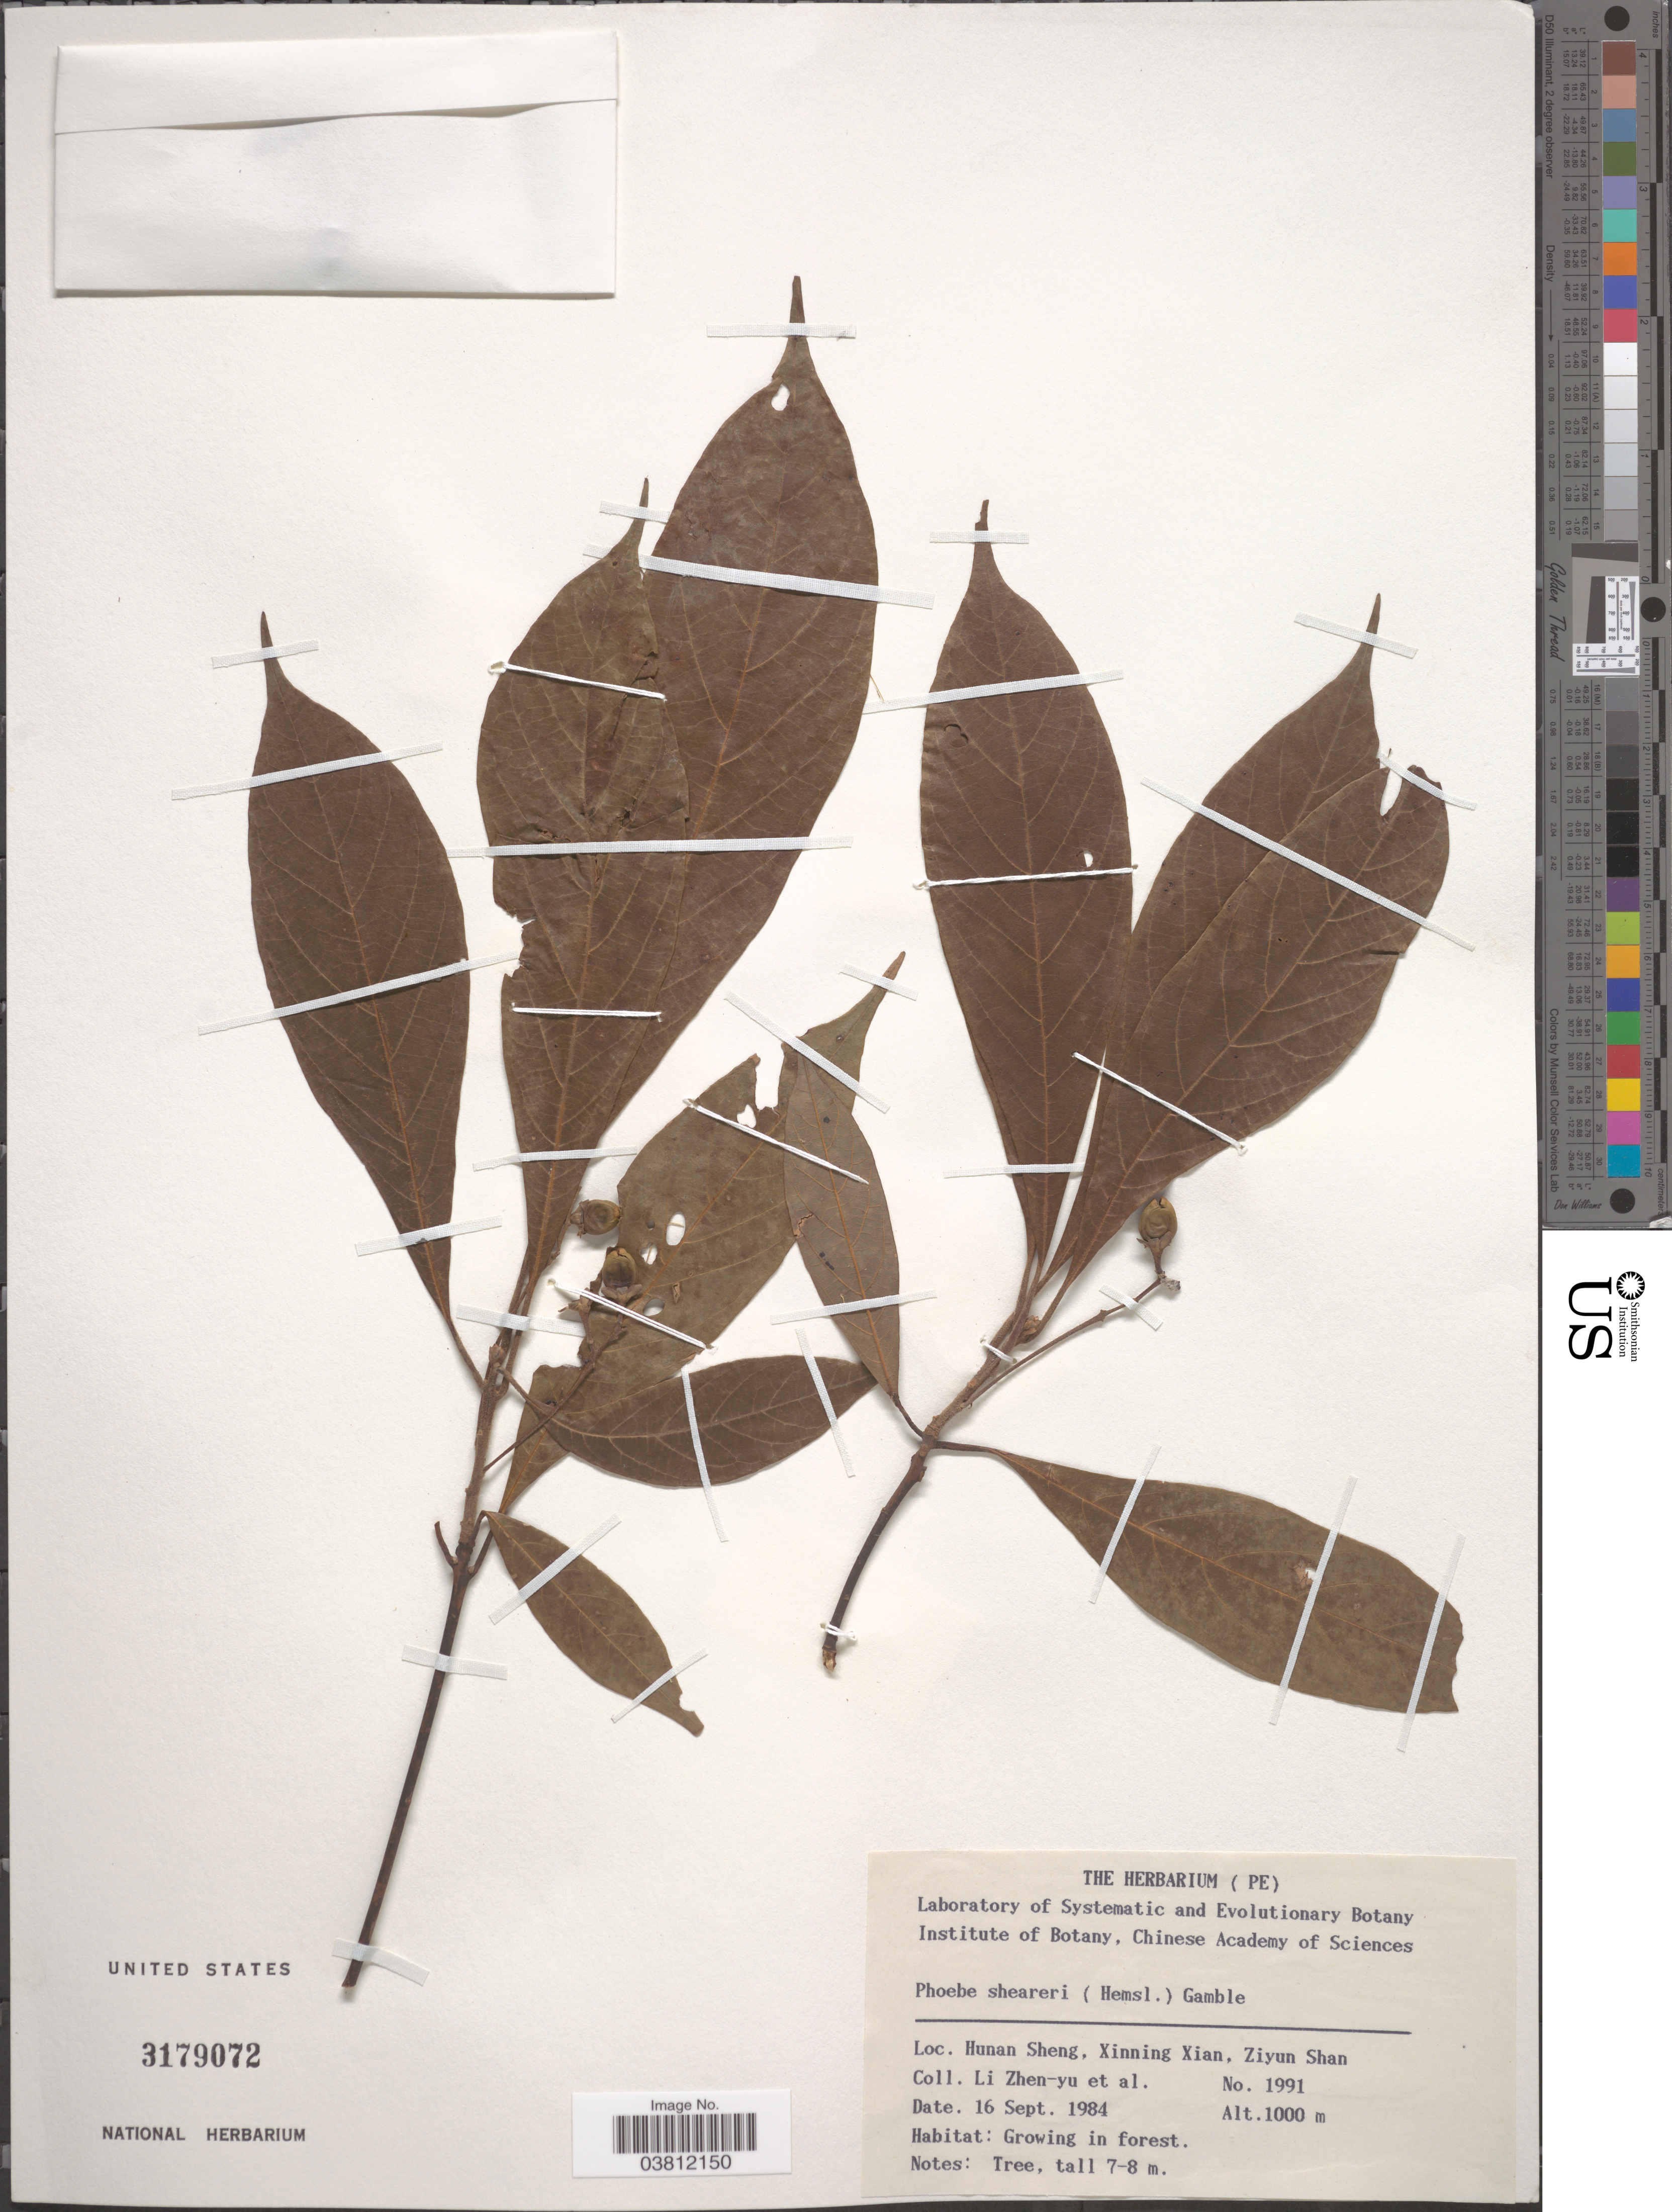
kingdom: Plantae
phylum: Tracheophyta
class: Magnoliopsida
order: Laurales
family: Lauraceae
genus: Phoebe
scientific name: Phoebe sheareri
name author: (Hemsl.) Gamble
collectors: L. Zheng-yu & et al.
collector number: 1991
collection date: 1984-09-16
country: China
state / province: Hunan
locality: Hunan Sheng, Xinning Xian, Ziyun Shan.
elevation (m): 1000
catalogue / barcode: US 3179072